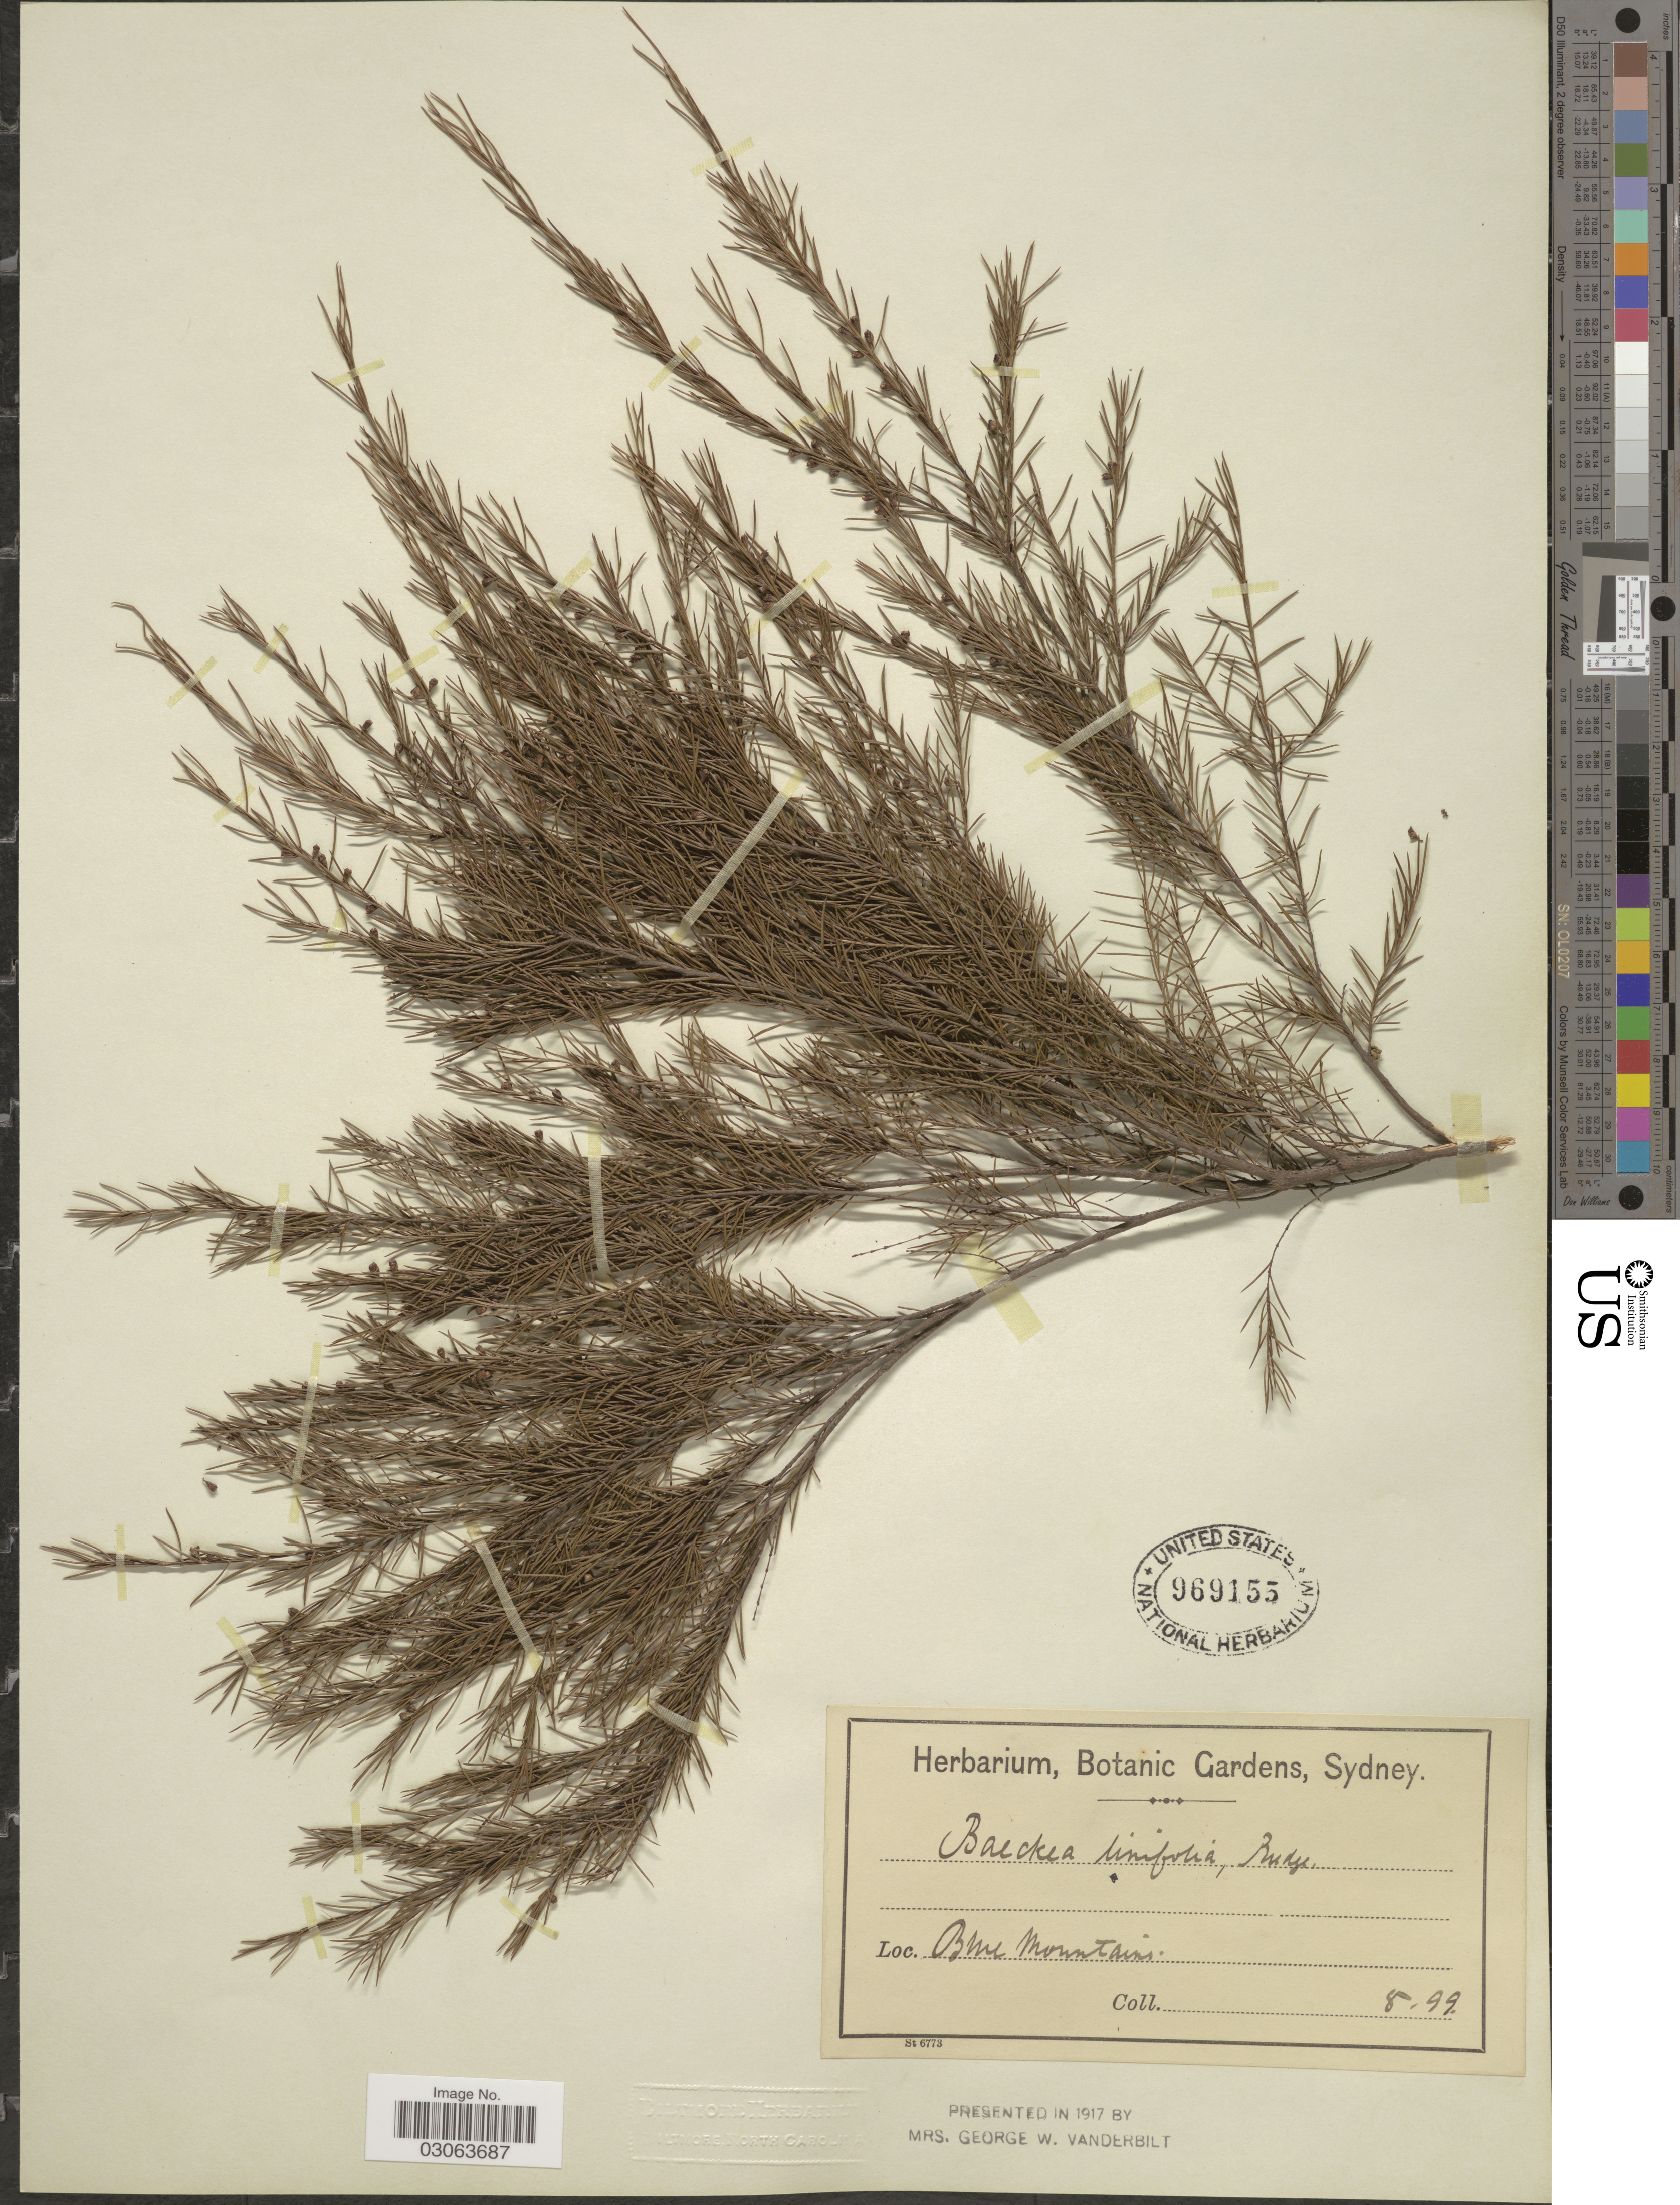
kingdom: Plantae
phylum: Tracheophyta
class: Magnoliopsida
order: Myrtales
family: Myrtaceae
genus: Baeckea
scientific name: Baeckea linifolia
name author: Rudge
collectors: Herbarium, Botanic Gardens, Sydney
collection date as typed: Transcribed d/m/y: /8/99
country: Australia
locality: Blue Mountains.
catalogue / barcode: US 969155